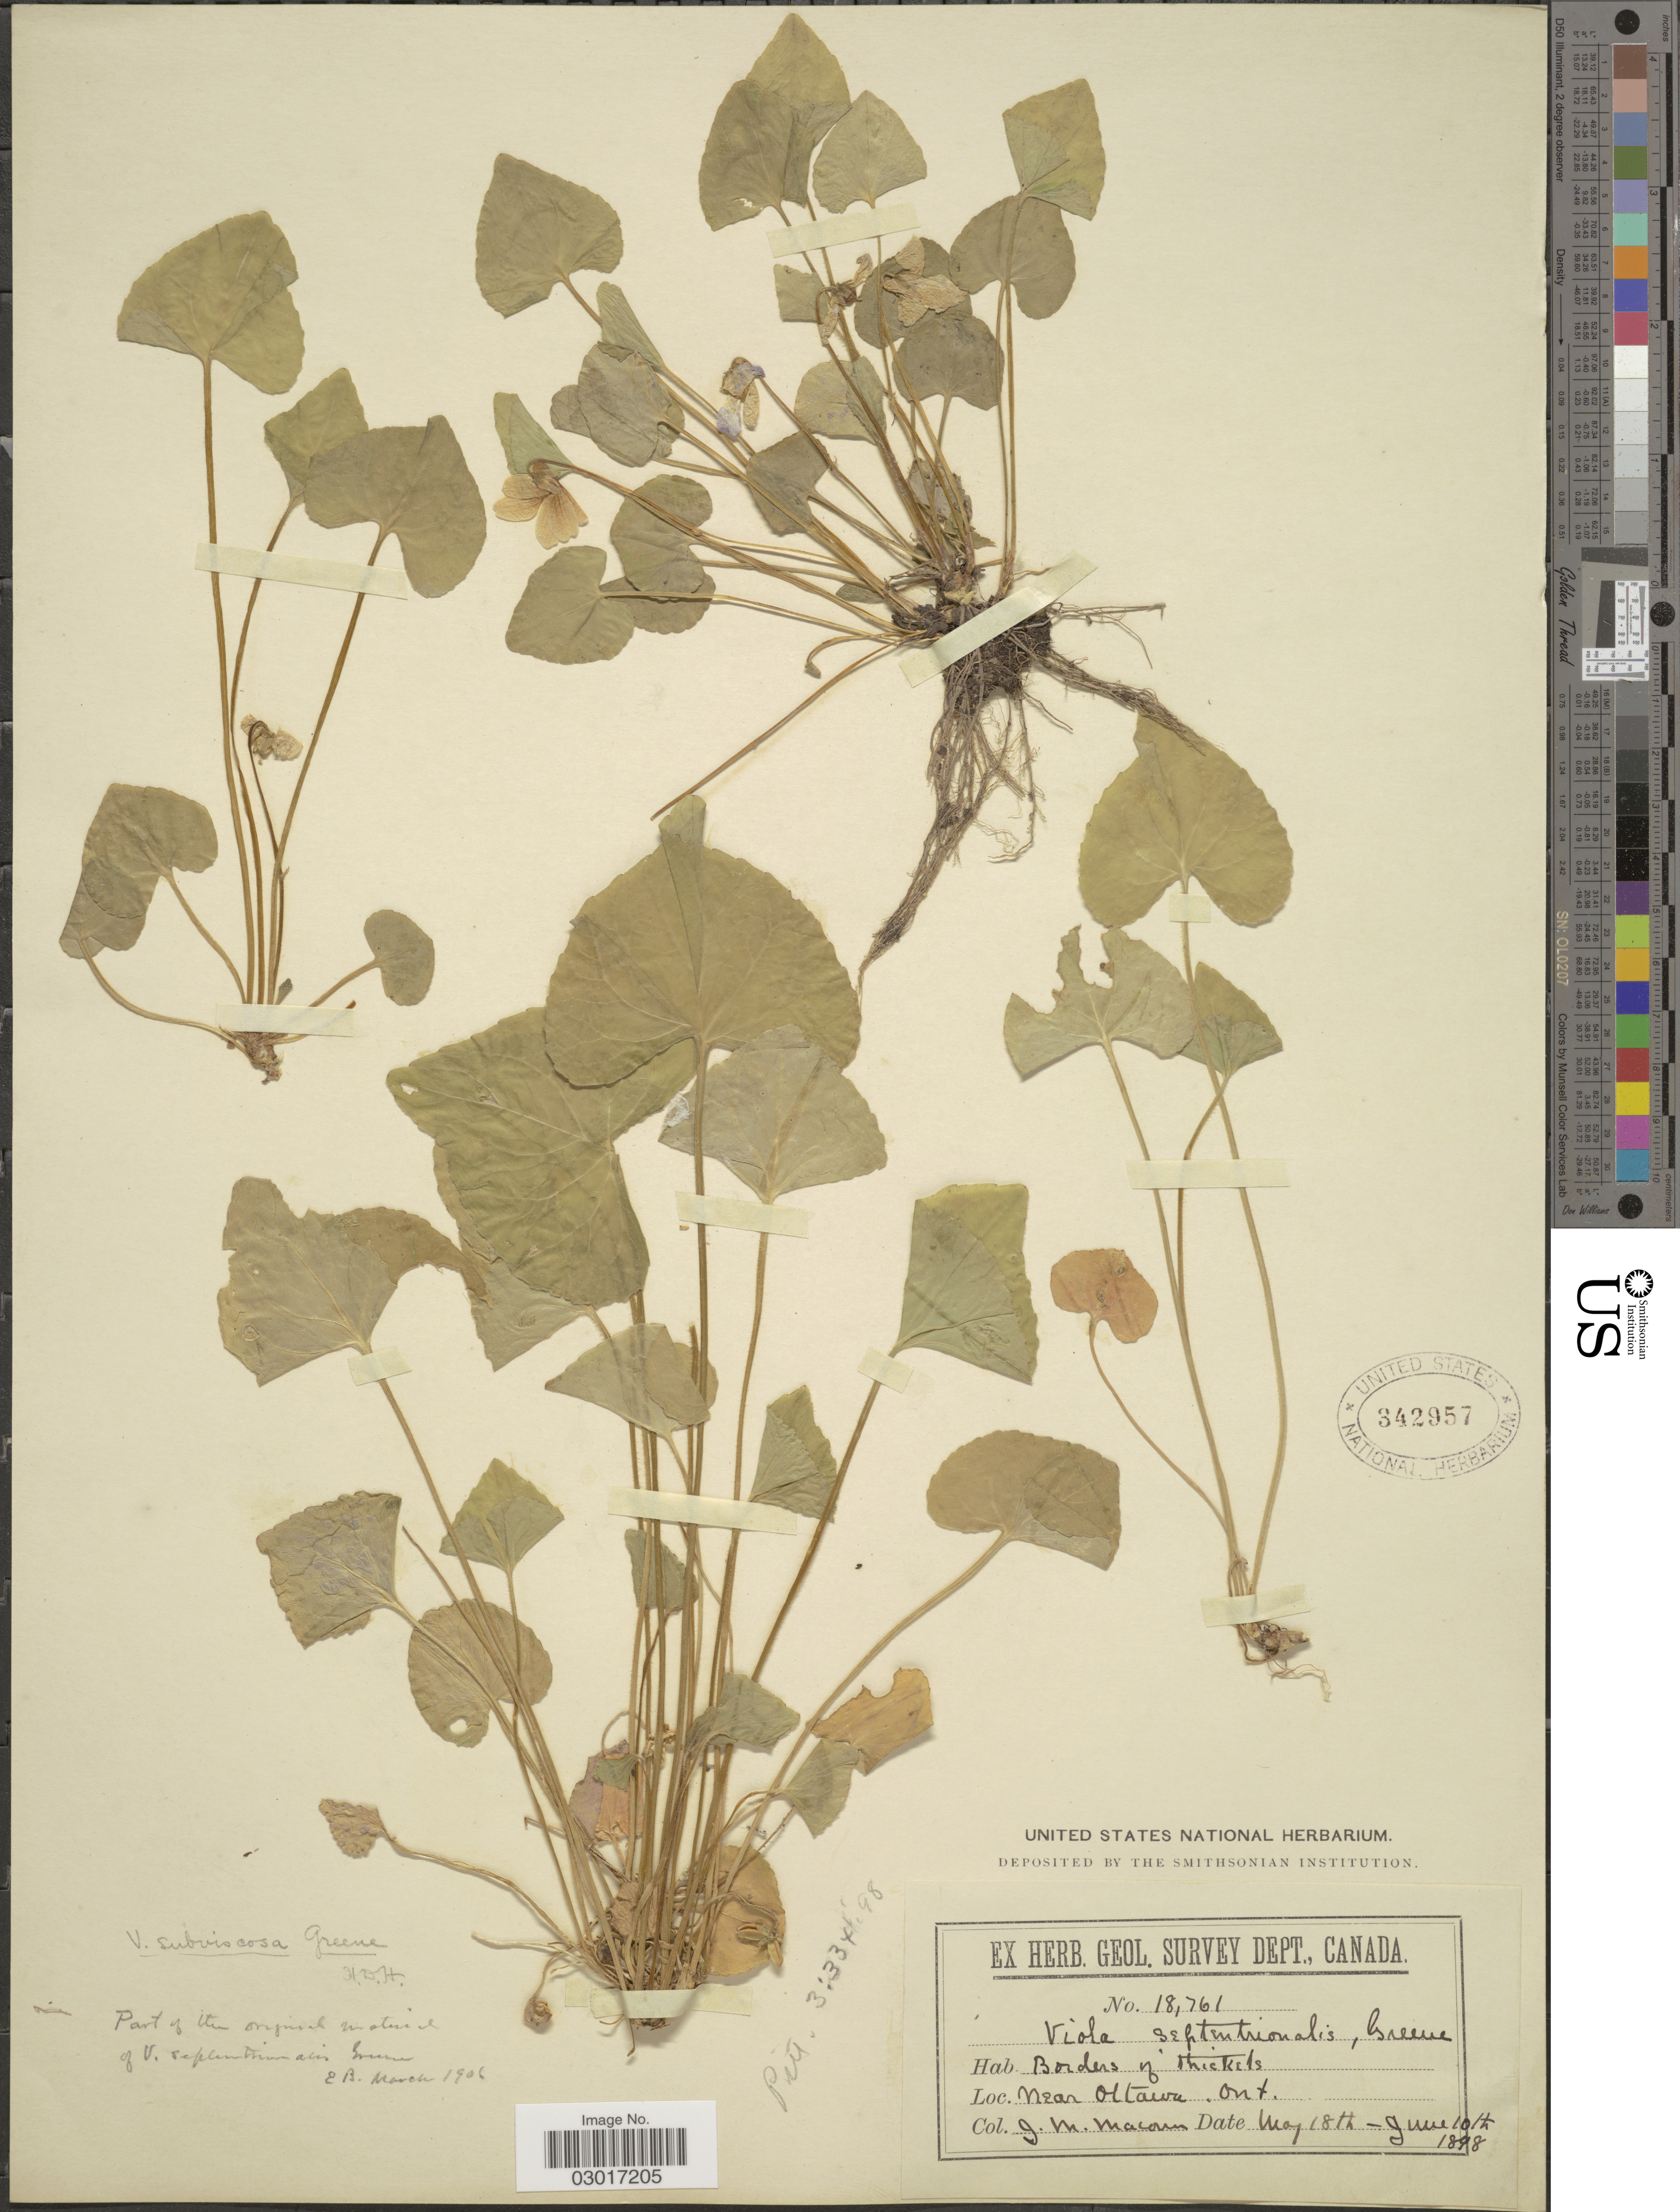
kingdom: Plantae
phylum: Tracheophyta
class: Magnoliopsida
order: Malpighiales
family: Violaceae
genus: Viola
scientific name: Viola subviscosa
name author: Greene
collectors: J. M. Macoun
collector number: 18761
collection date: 1898-05-18/1898-06-10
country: Canada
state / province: Ontario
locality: Near Ottawa, Ont.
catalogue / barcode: US 342957